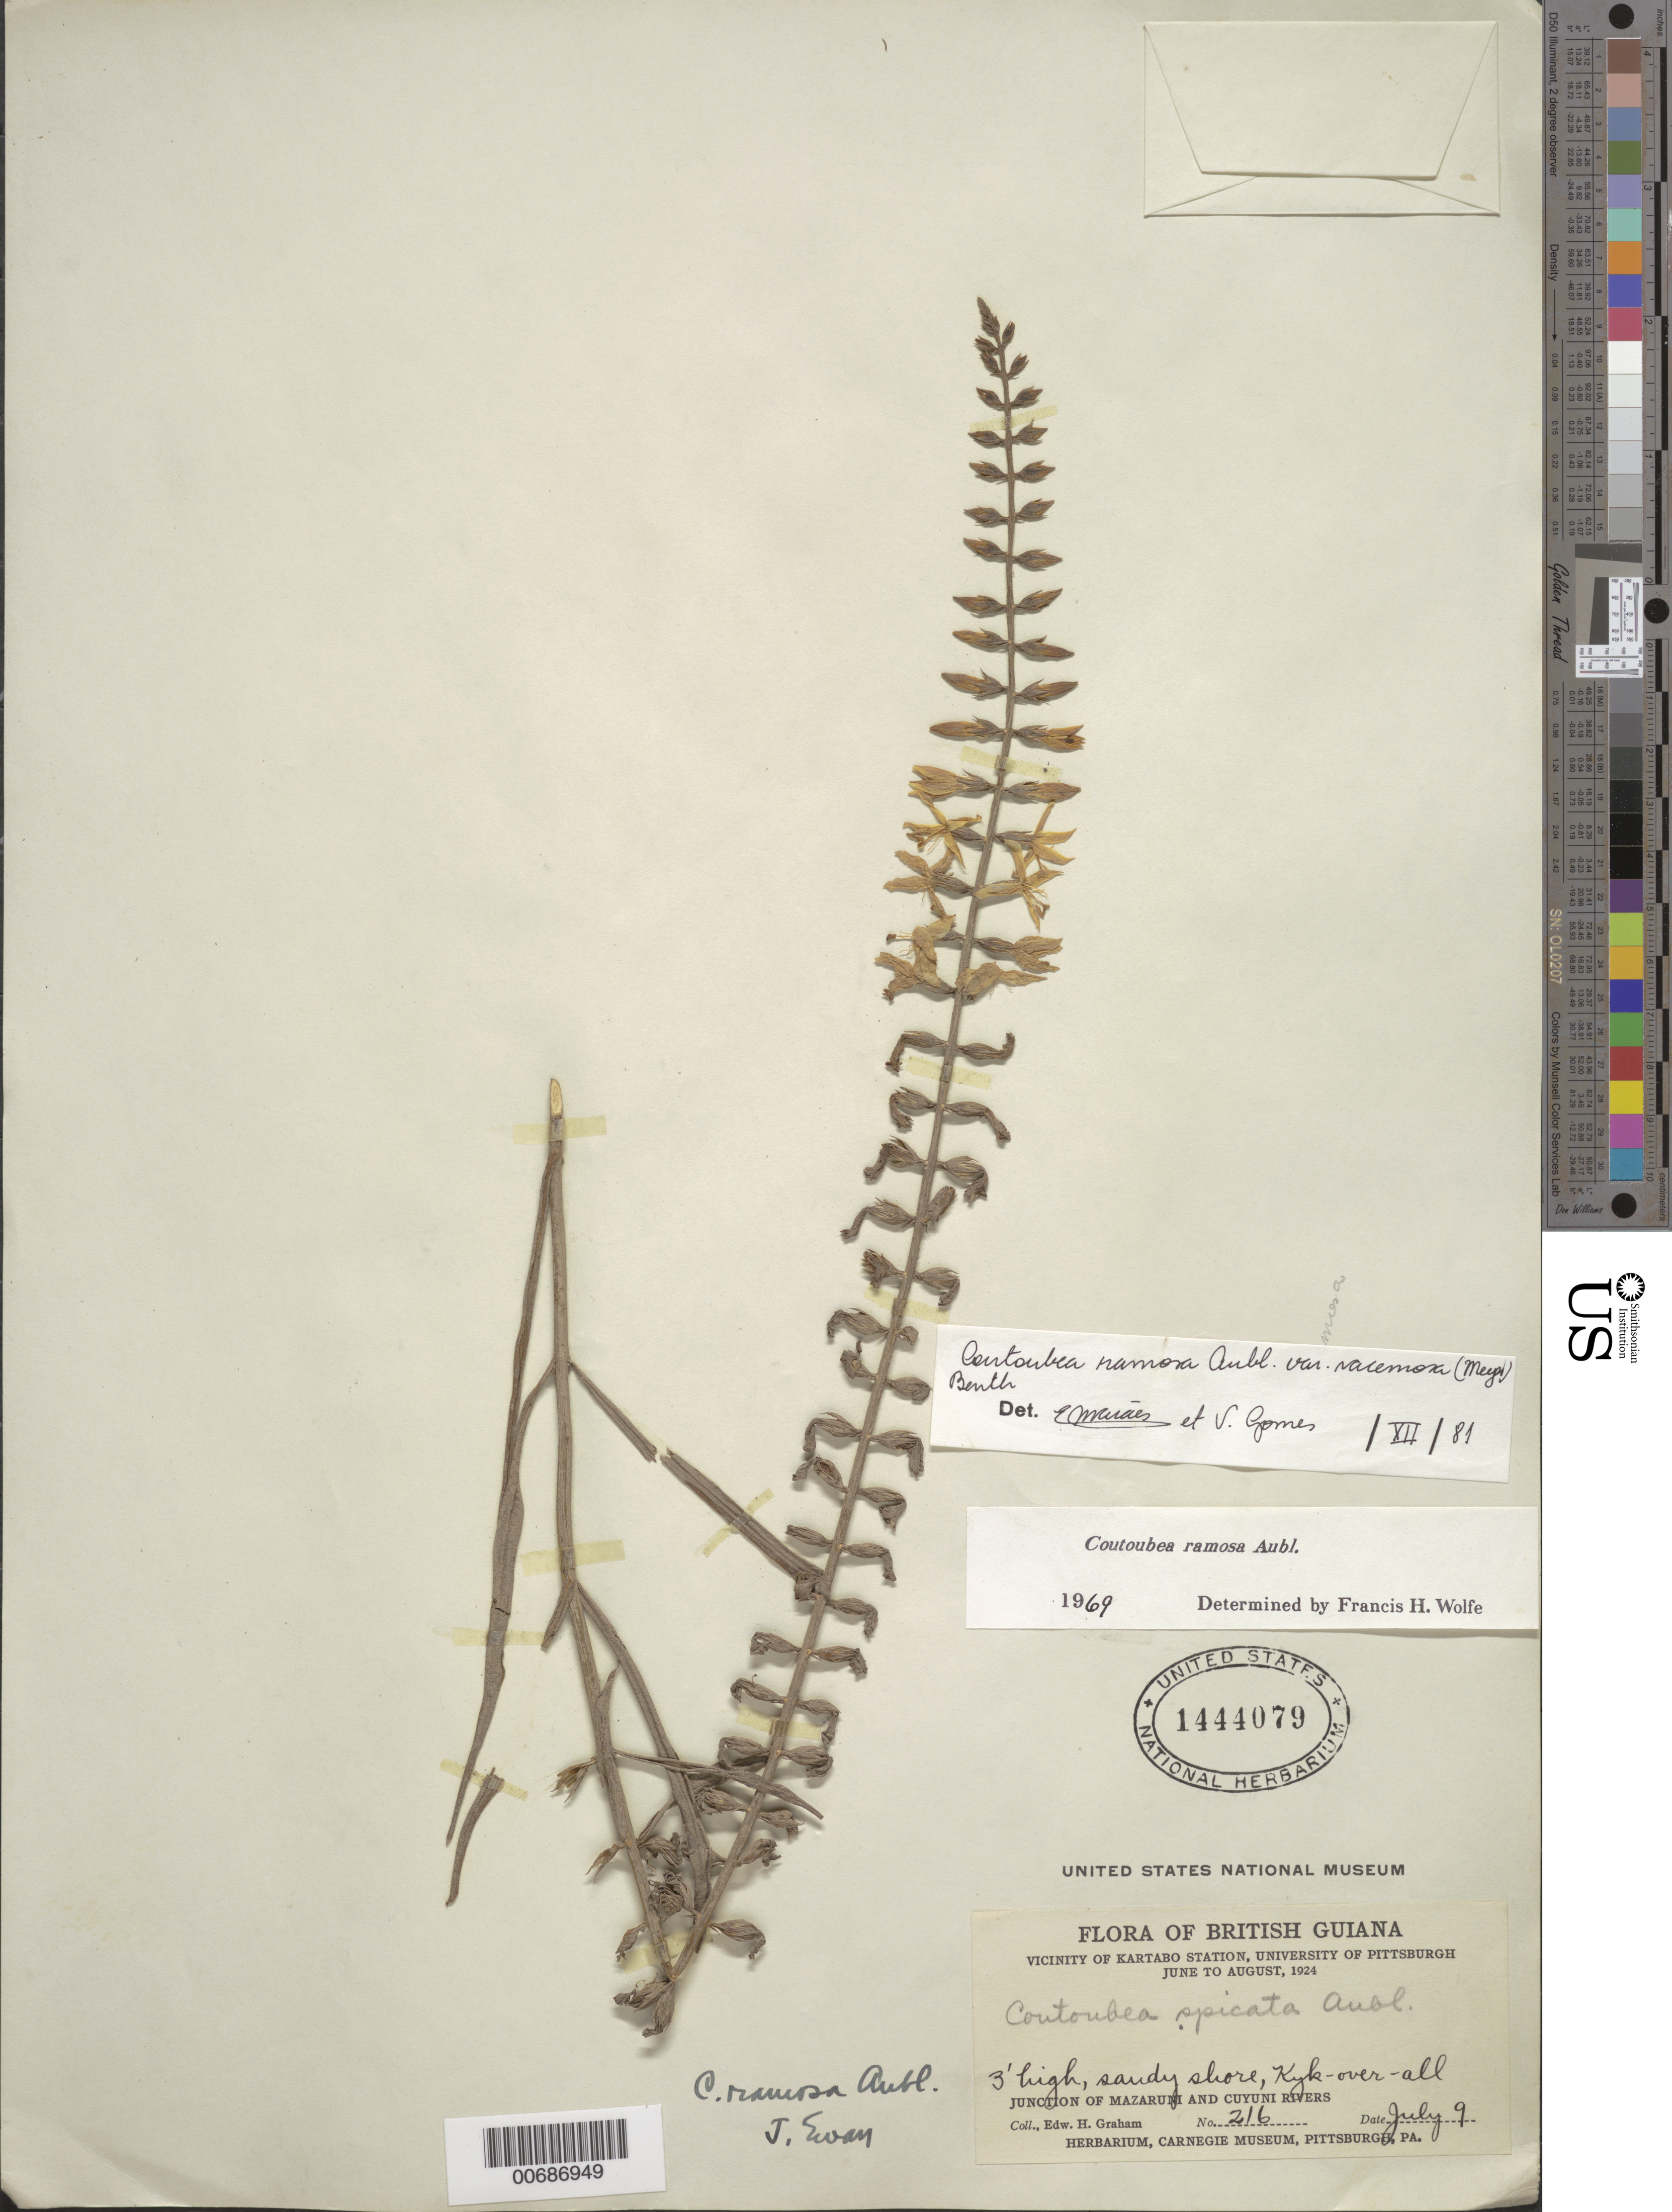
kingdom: Plantae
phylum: Tracheophyta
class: Magnoliopsida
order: Gentianales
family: Gentianaceae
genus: Coutoubea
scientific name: Coutoubea ramosa var. racemosa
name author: (G. Mey.) Benth.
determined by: Guimaraes, E. F.; Gomes, V.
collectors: E. H. Graham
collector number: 216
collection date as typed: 9-Jul-24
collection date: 1924-07-09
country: Guyana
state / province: Cuyuni-Mazaruni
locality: Kyk over al, Kartabo Station, vic., junction of Mazaruni & Cuyuni rivers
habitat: Sandy shore; Kyk-over-all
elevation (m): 100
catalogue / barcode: US 1444079